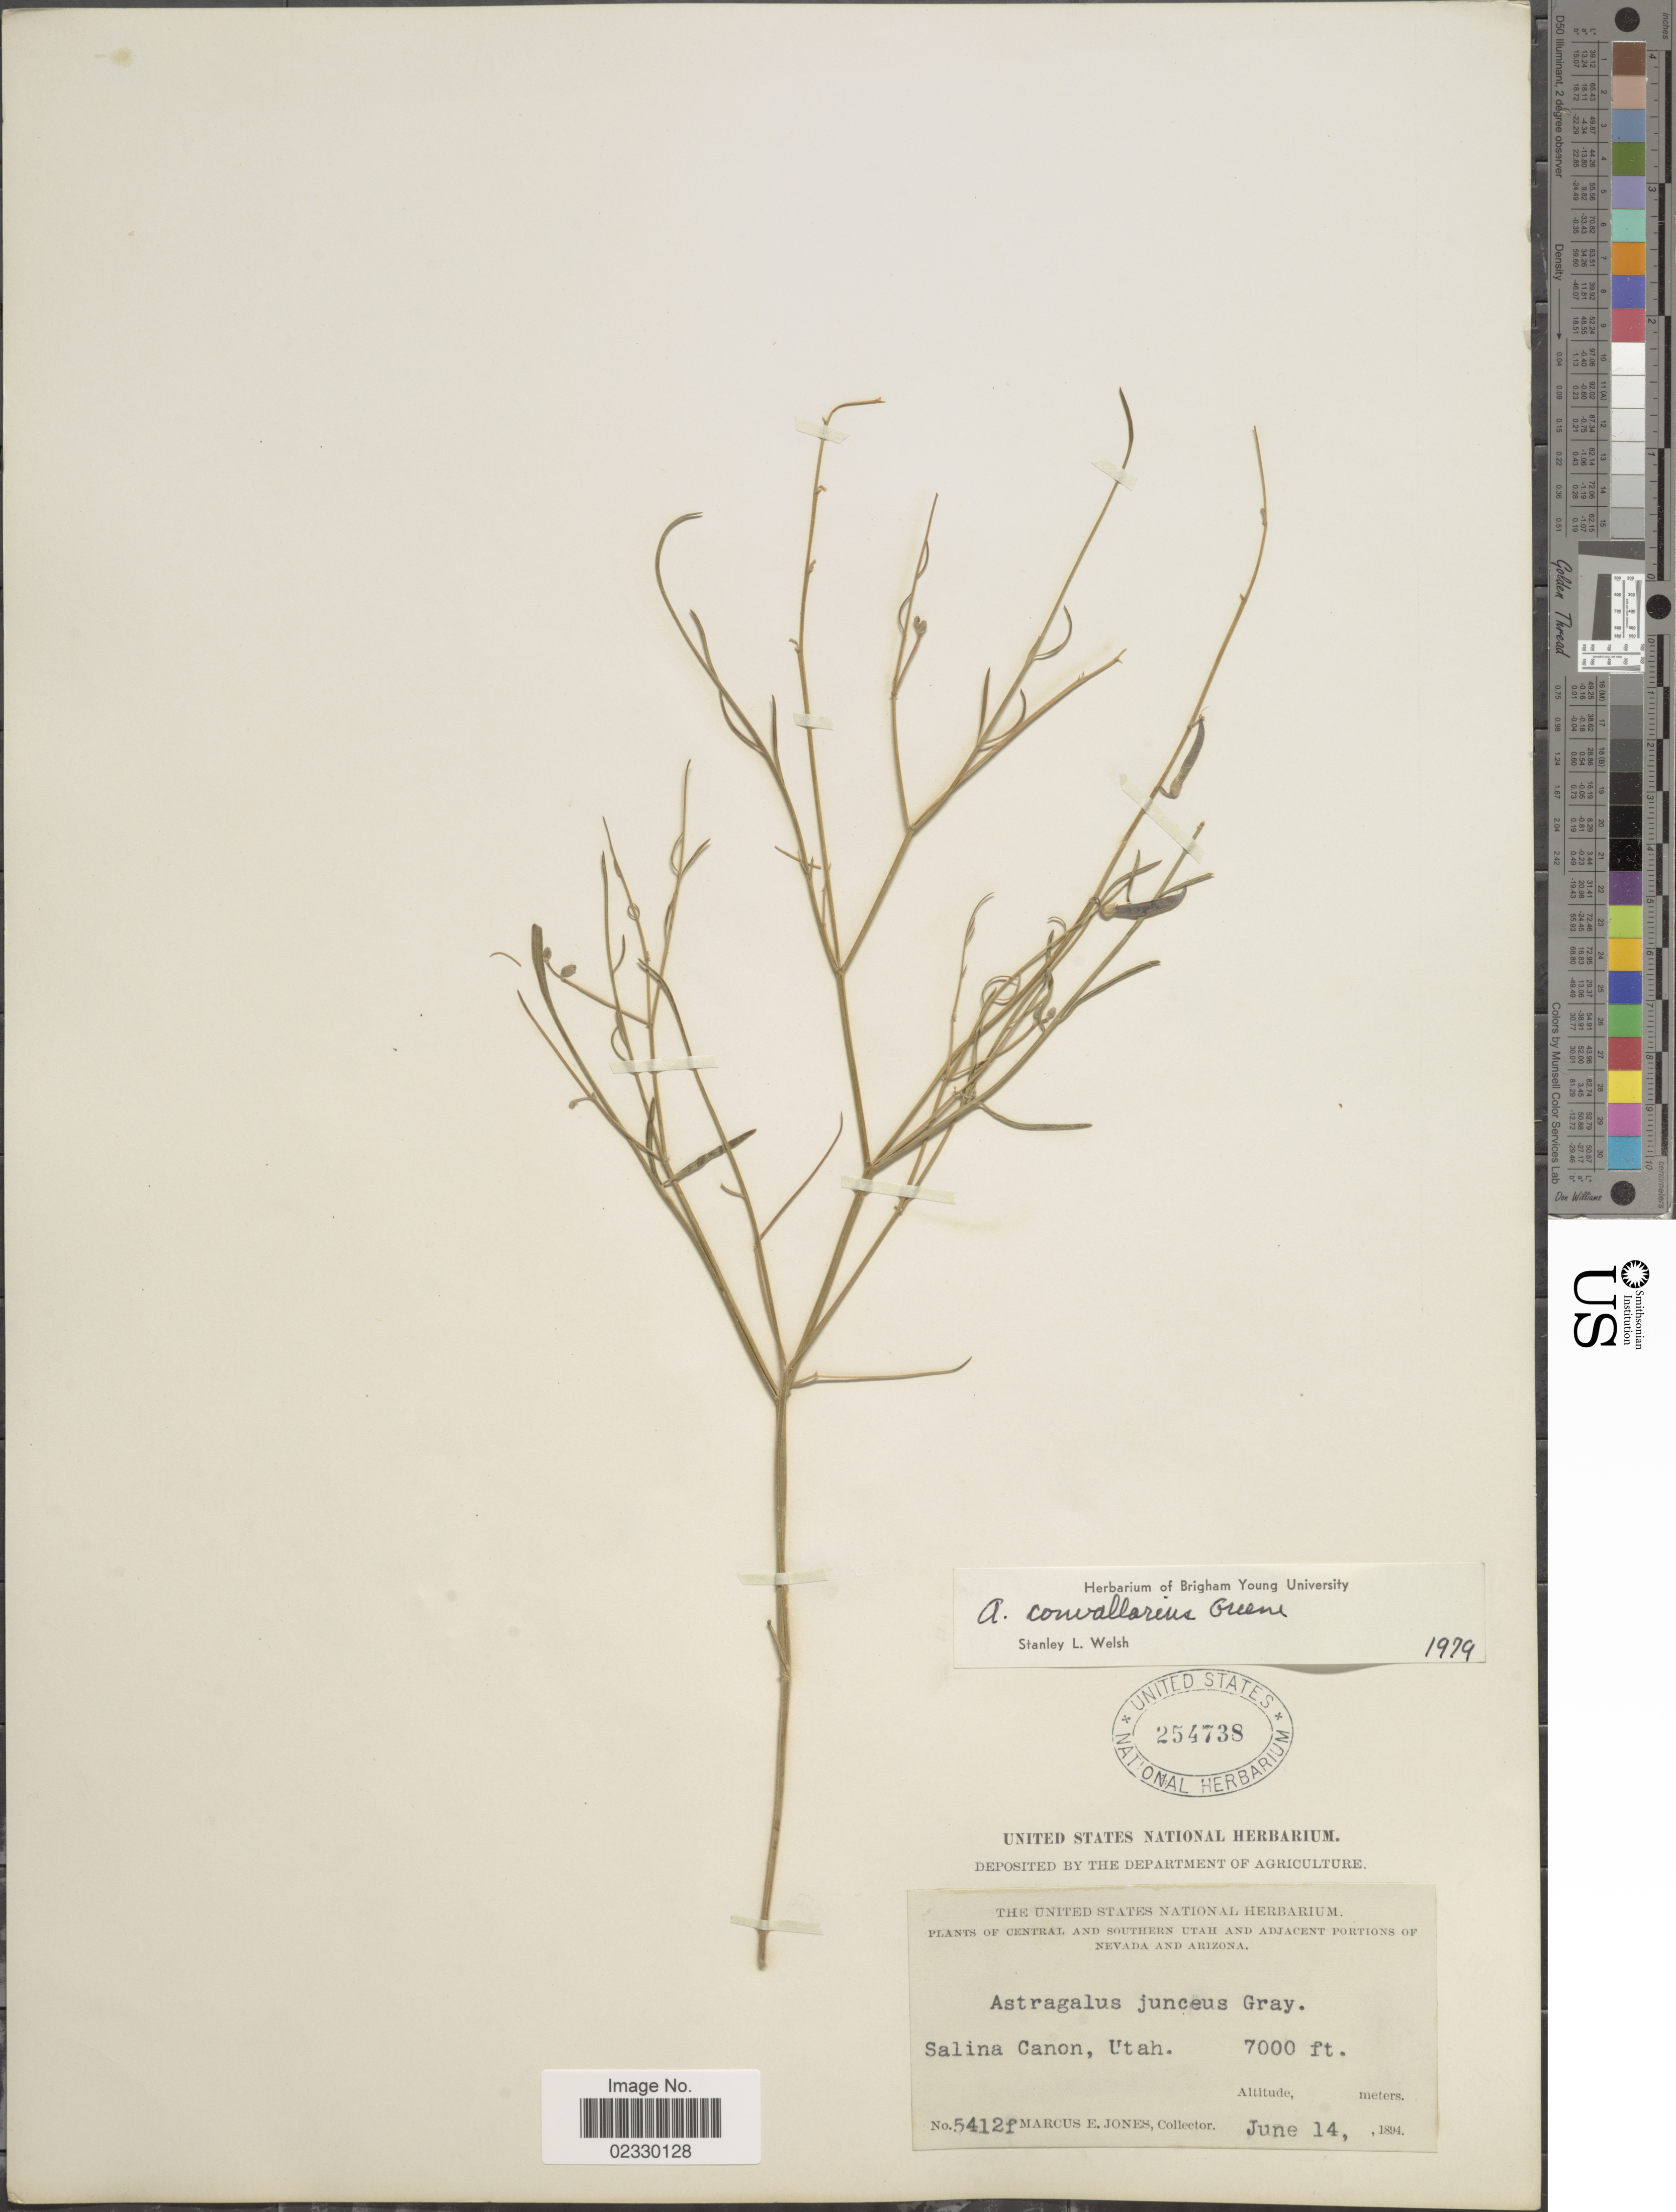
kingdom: Plantae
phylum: Tracheophyta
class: Magnoliopsida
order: Fabales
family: Fabaceae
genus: Astragalus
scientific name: Astragalus convallarius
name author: Greene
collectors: M. E. Jones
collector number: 5412f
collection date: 1894-06-14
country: United States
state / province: Utah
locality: Central and Southern Utah and Adjacent Portion of Nevada and Arizona, Salina Canon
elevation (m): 2134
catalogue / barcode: US 254738